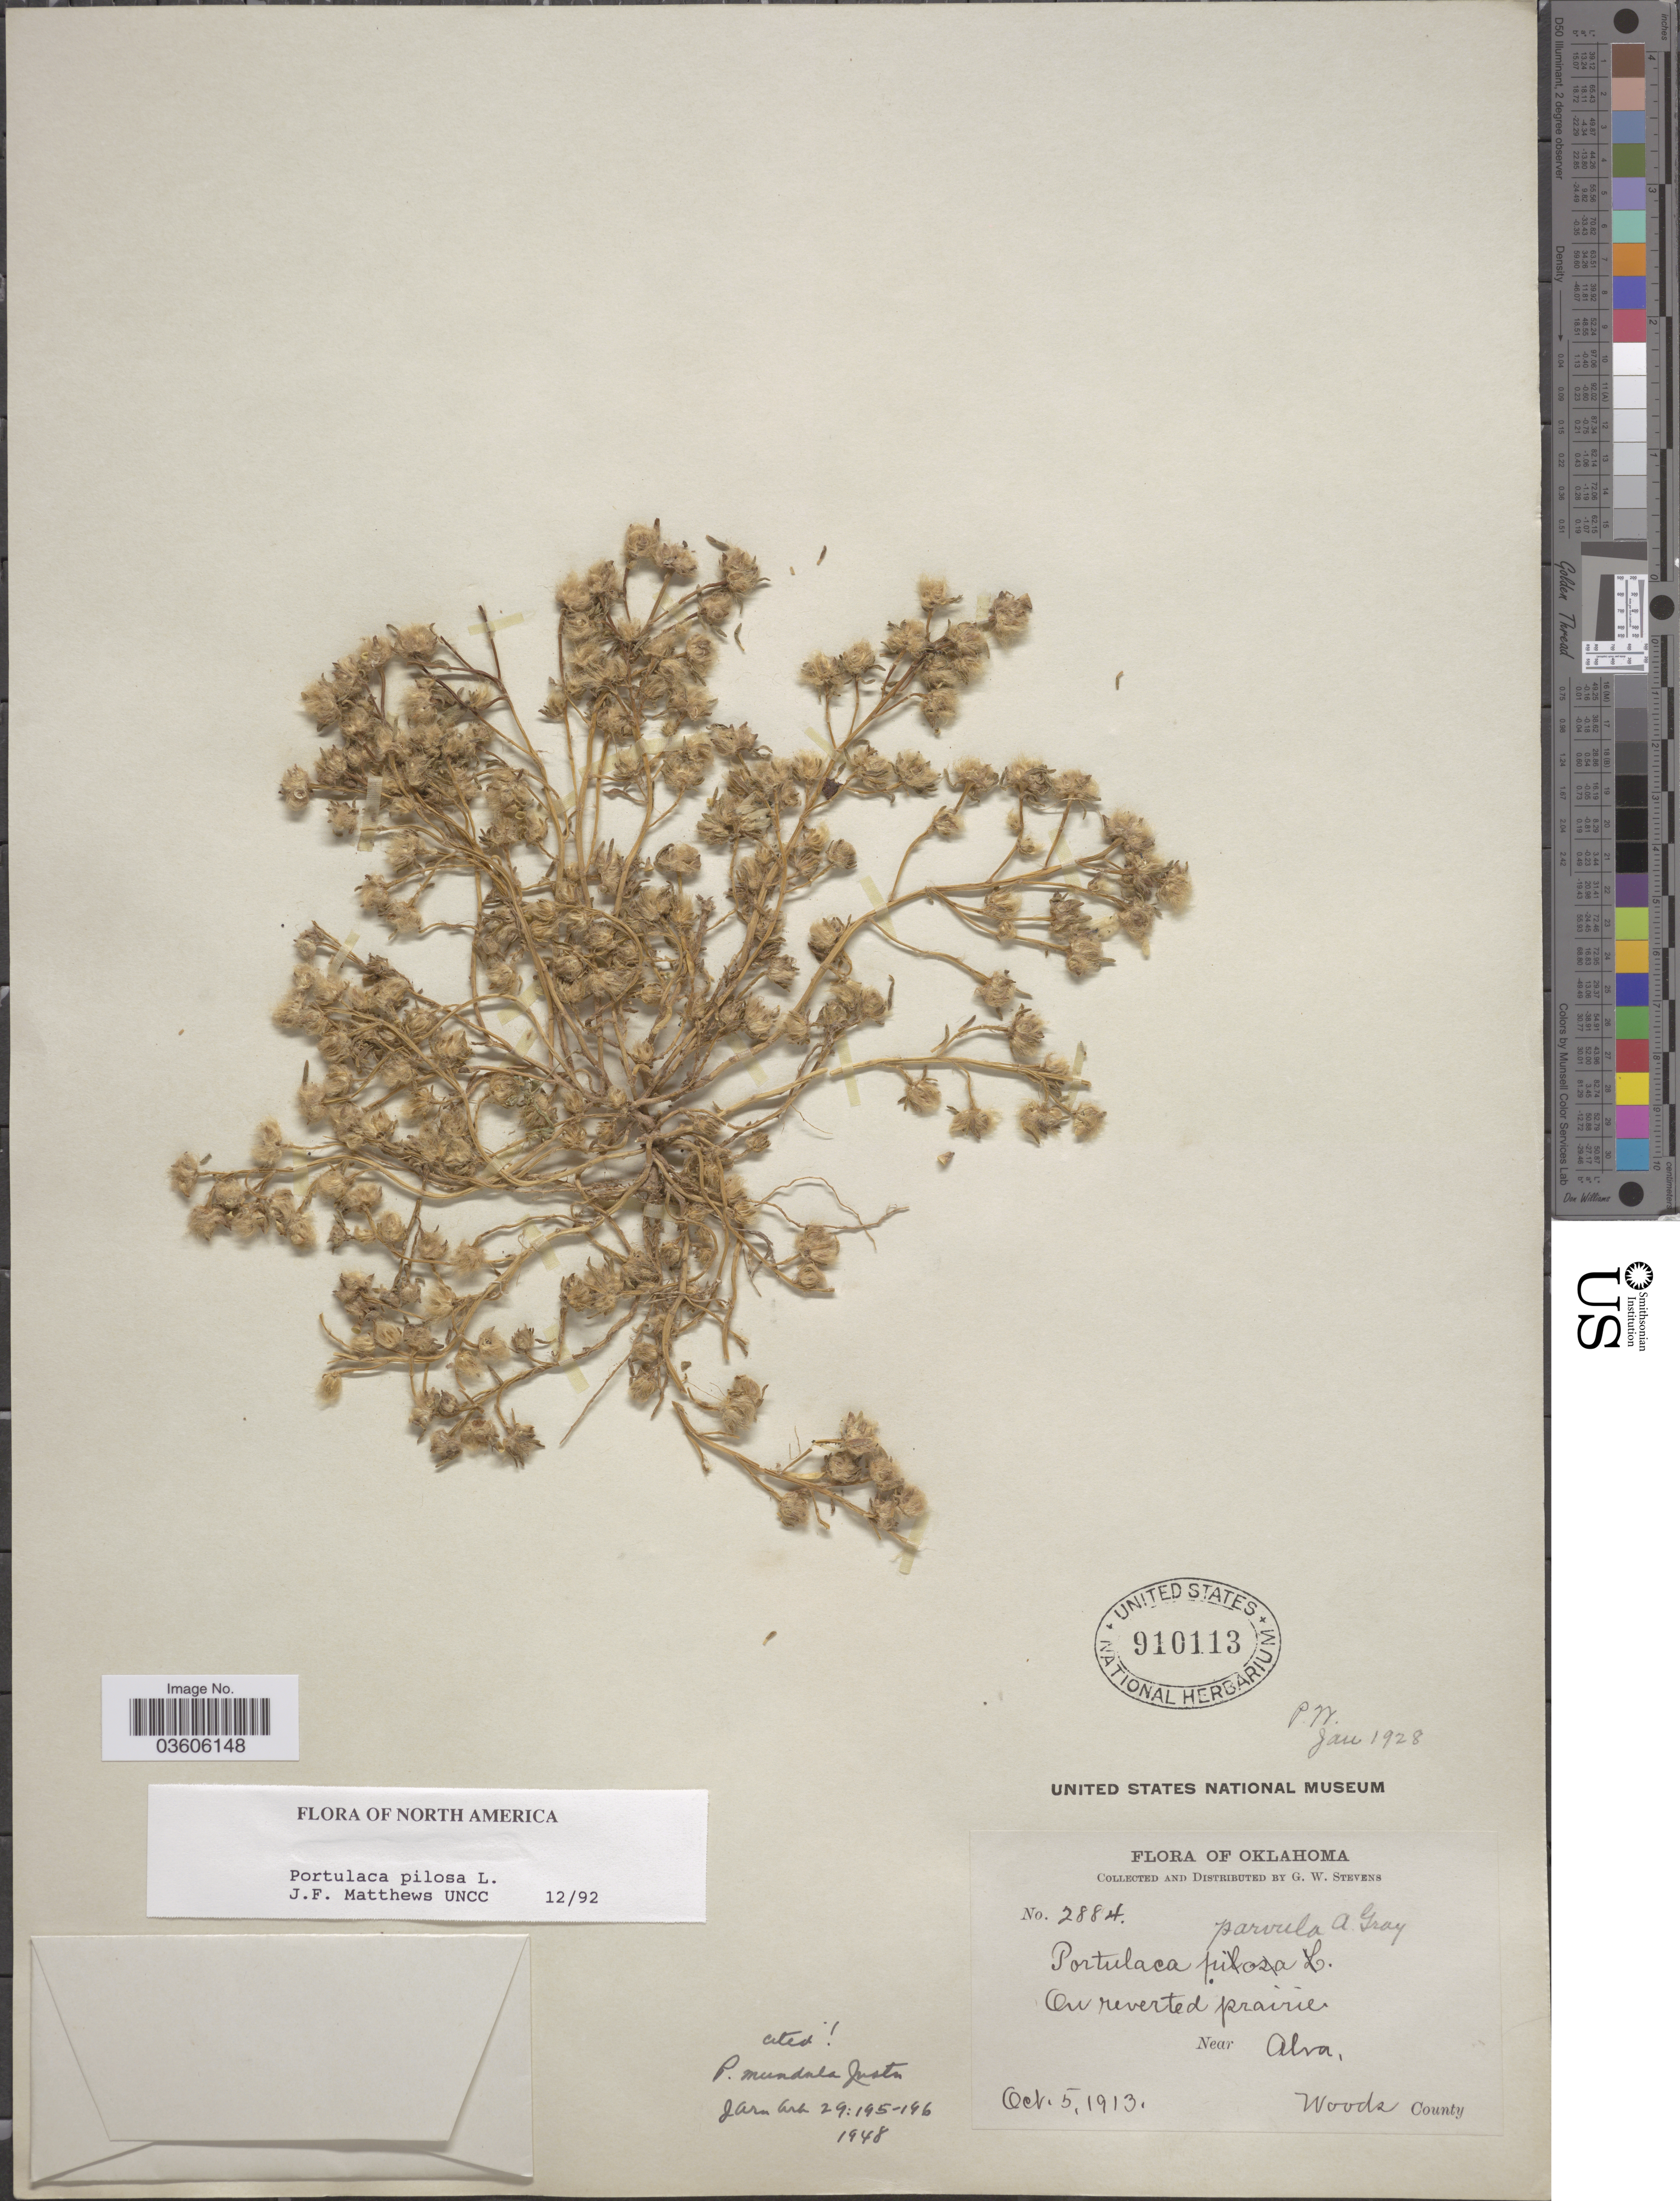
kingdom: Plantae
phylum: Tracheophyta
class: Magnoliopsida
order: Caryophyllales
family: Portulacaceae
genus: Portulaca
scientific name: Portulaca pilosa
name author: L.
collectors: G. W. Stevens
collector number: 2884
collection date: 1913-10-05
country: United States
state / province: Oklahoma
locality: Near Alva, Woods County.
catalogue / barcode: US 910113